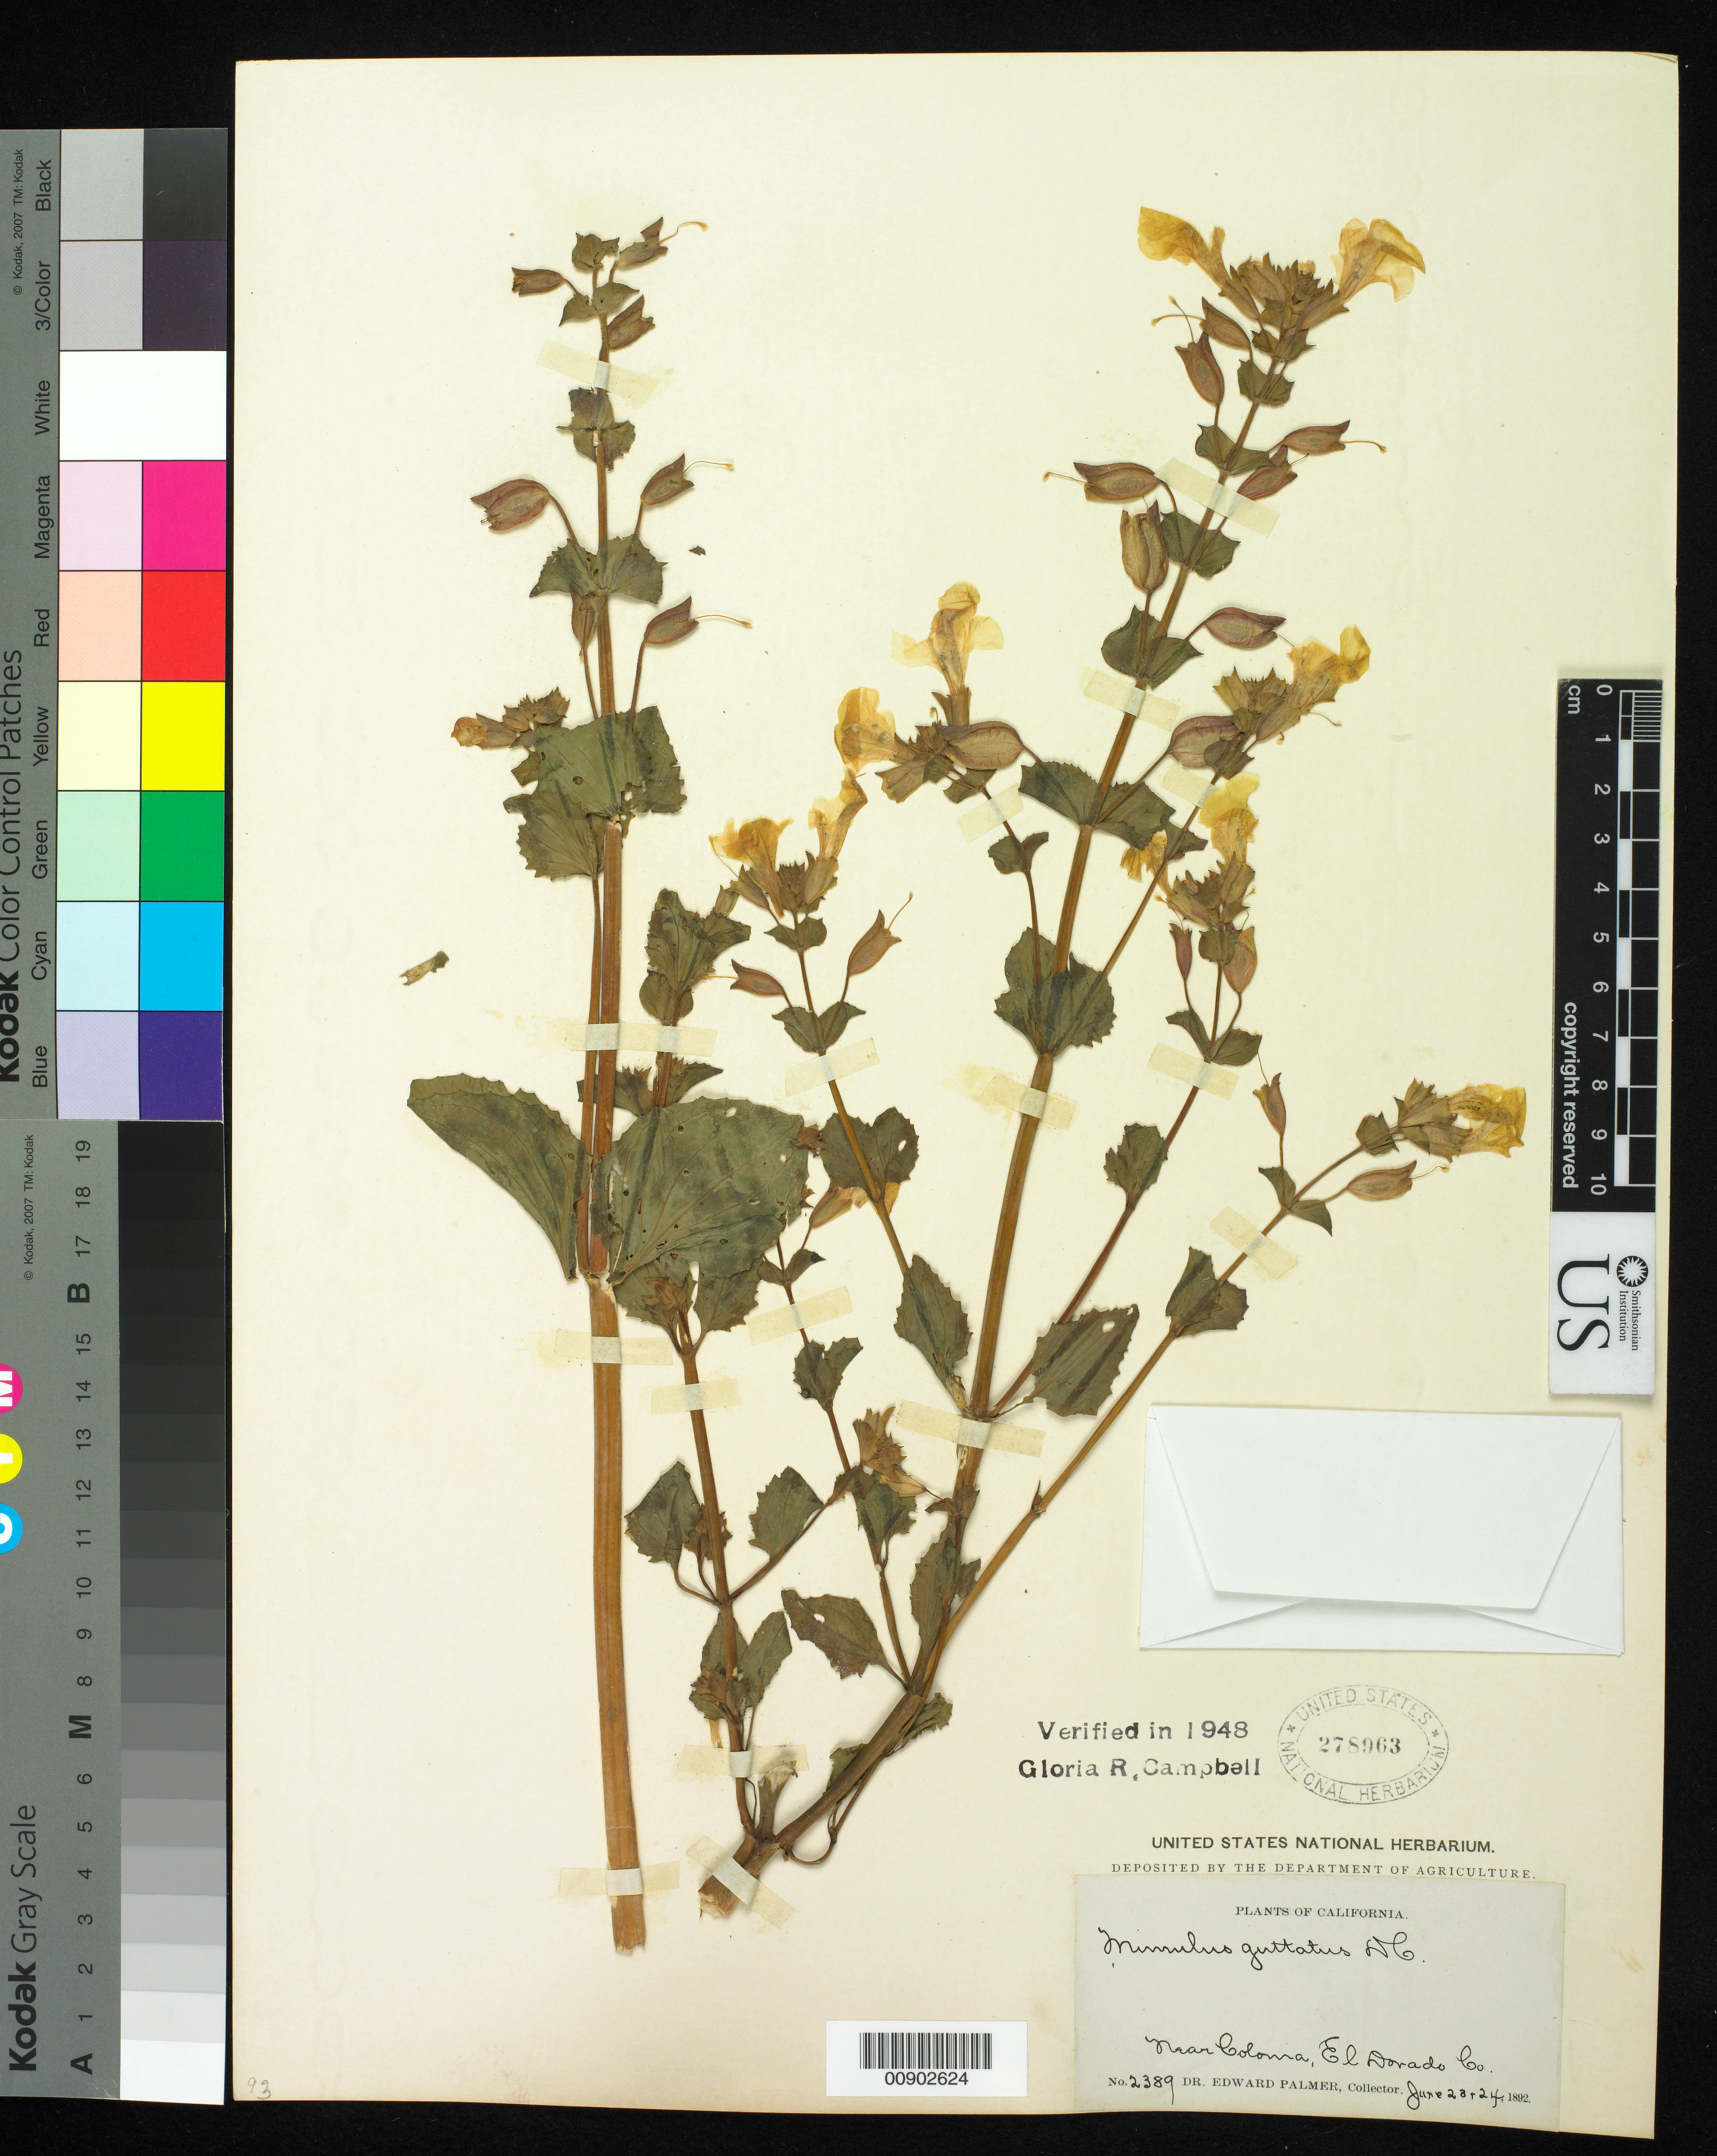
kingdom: Plantae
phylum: Tracheophyta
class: Magnoliopsida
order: Lamiales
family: Phrymaceae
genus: Mimulus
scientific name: Mimulus guttatus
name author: DC.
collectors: E. Palmer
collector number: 2389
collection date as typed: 23 Jun 1892 to 24 Jun 1892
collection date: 1892-06-23/1892-06-24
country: United States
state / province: California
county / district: El Dorado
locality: Near Coloma, El Dorado County, California.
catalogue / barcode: US 278963